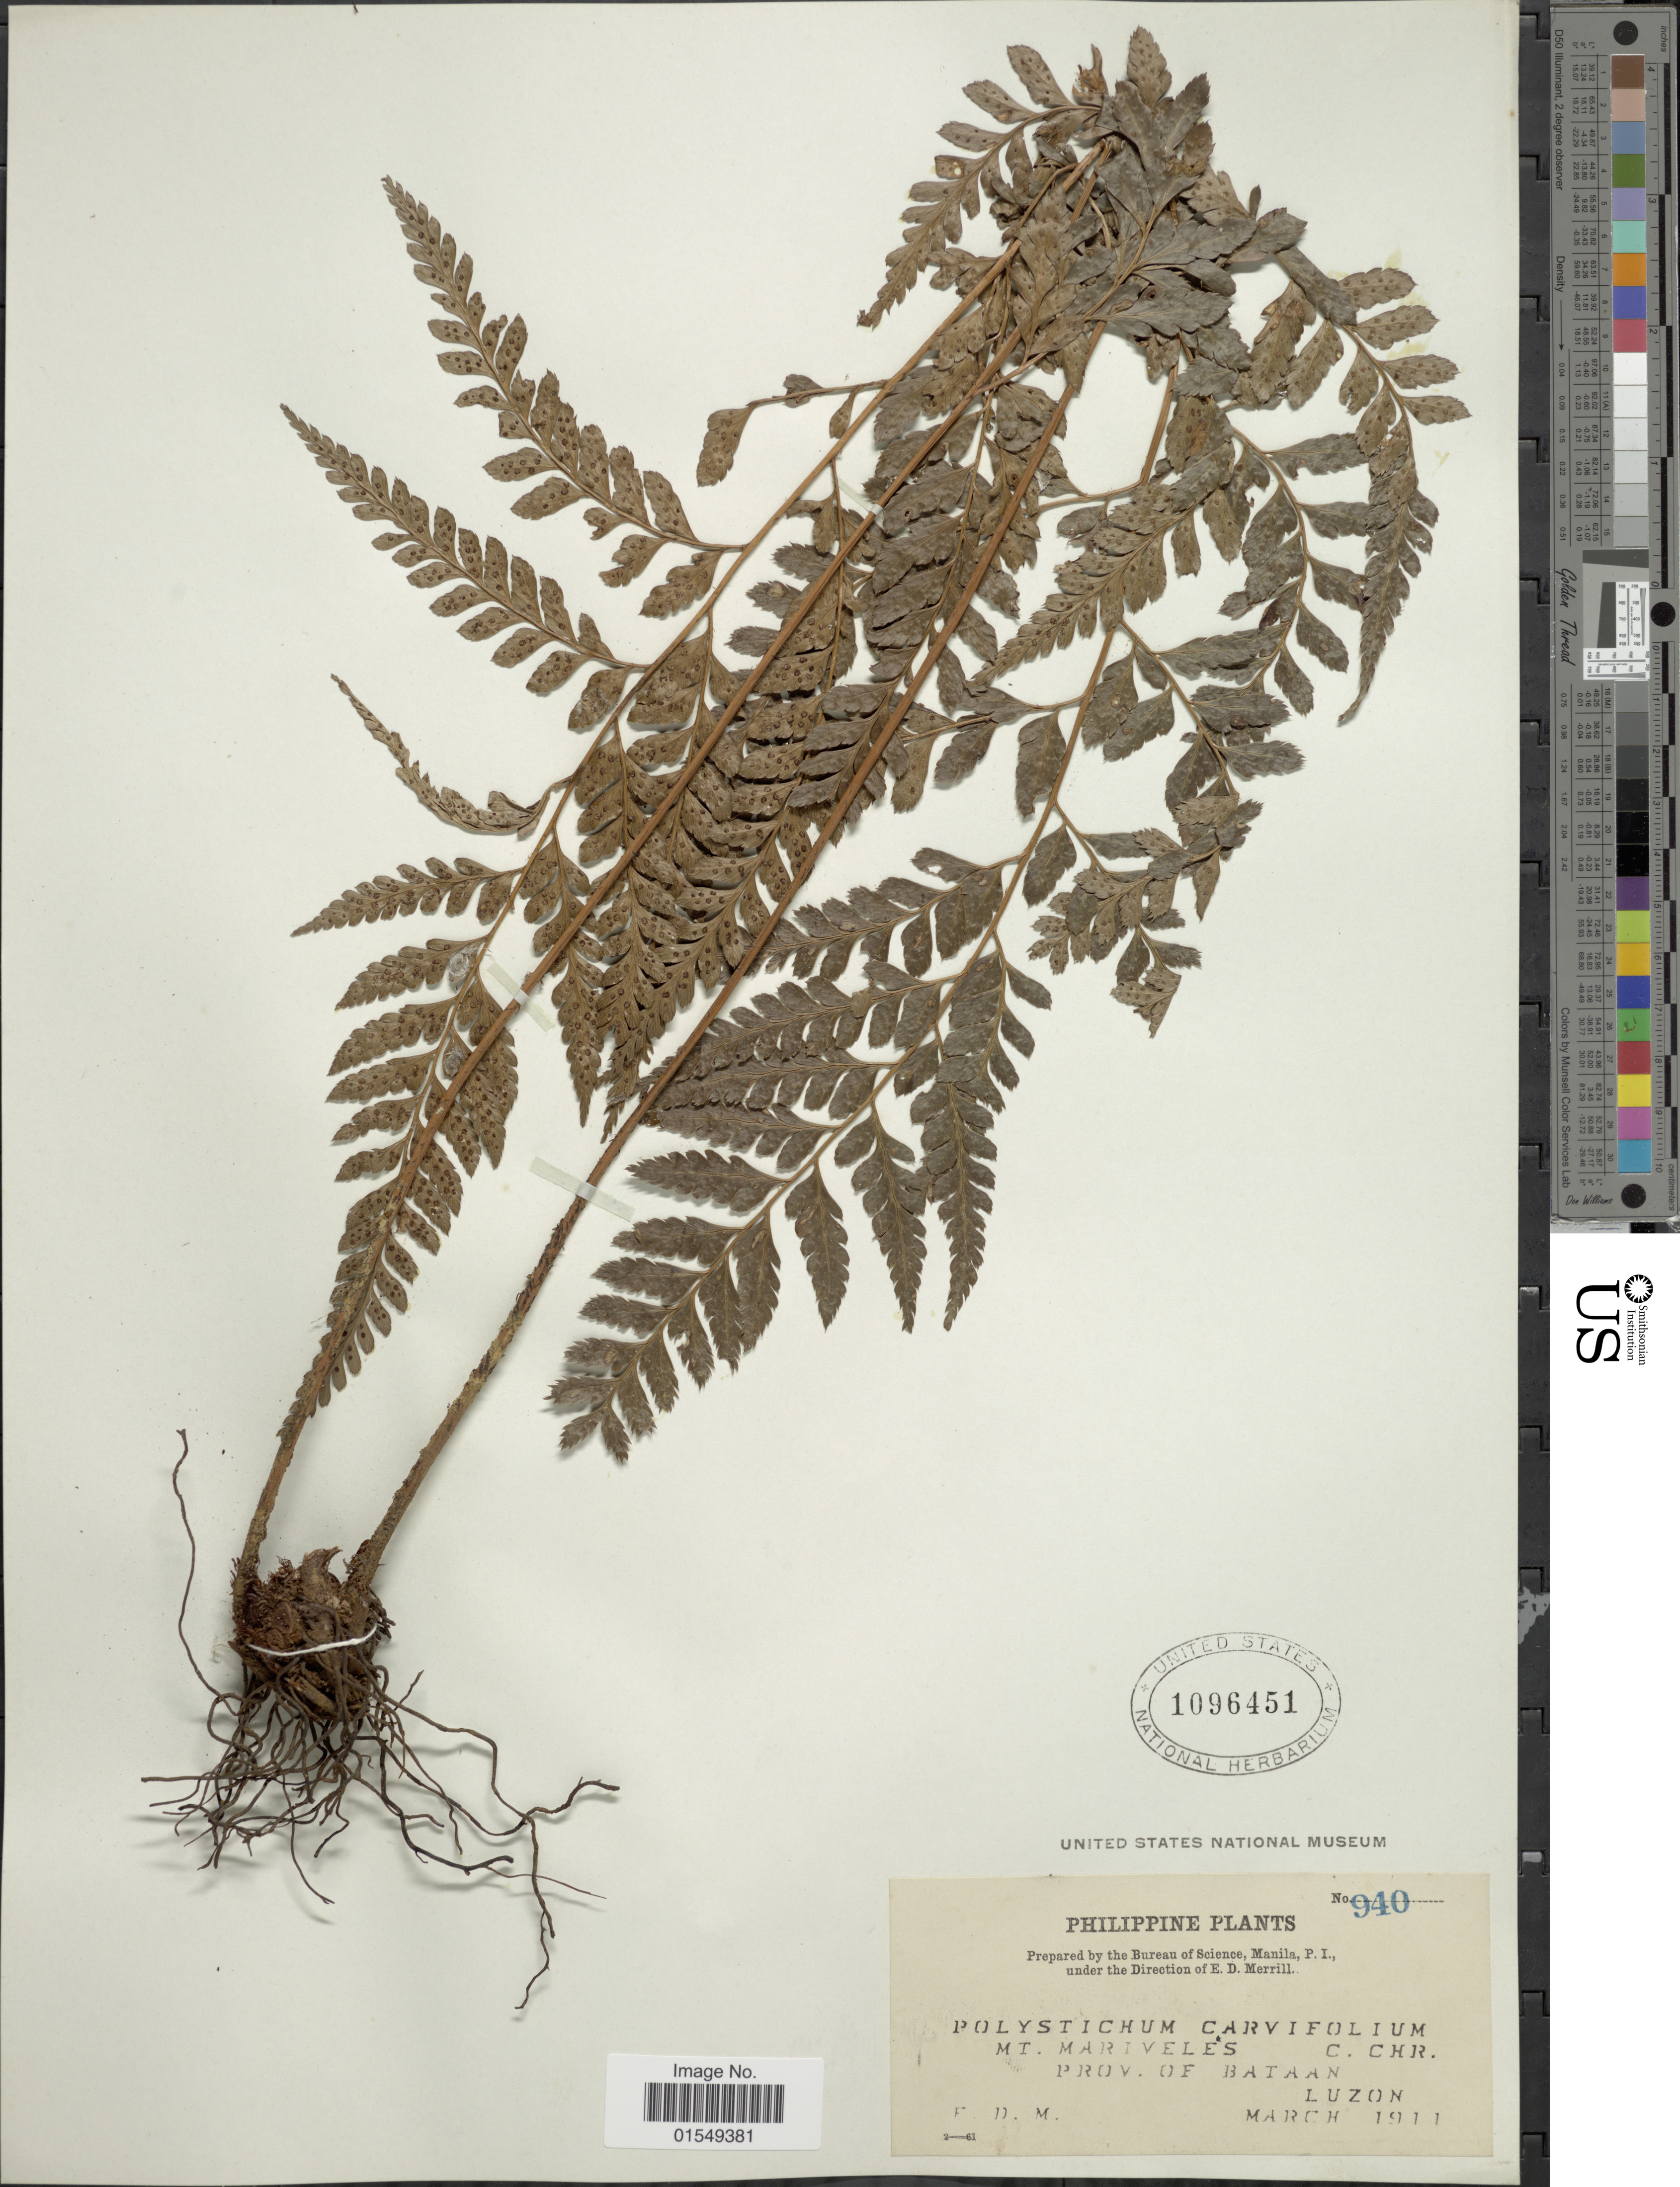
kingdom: Plantae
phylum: Tracheophyta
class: Polypodiopsida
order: Polypodiales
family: Dryopteridaceae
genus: Arachniodes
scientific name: Arachniodes carvifolia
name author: (Kunze) Ching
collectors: E. D. Merrill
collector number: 940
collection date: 1911-03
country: Philippines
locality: Mt. Mariveles, Prov. of Bataan, Luzon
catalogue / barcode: US 1096451